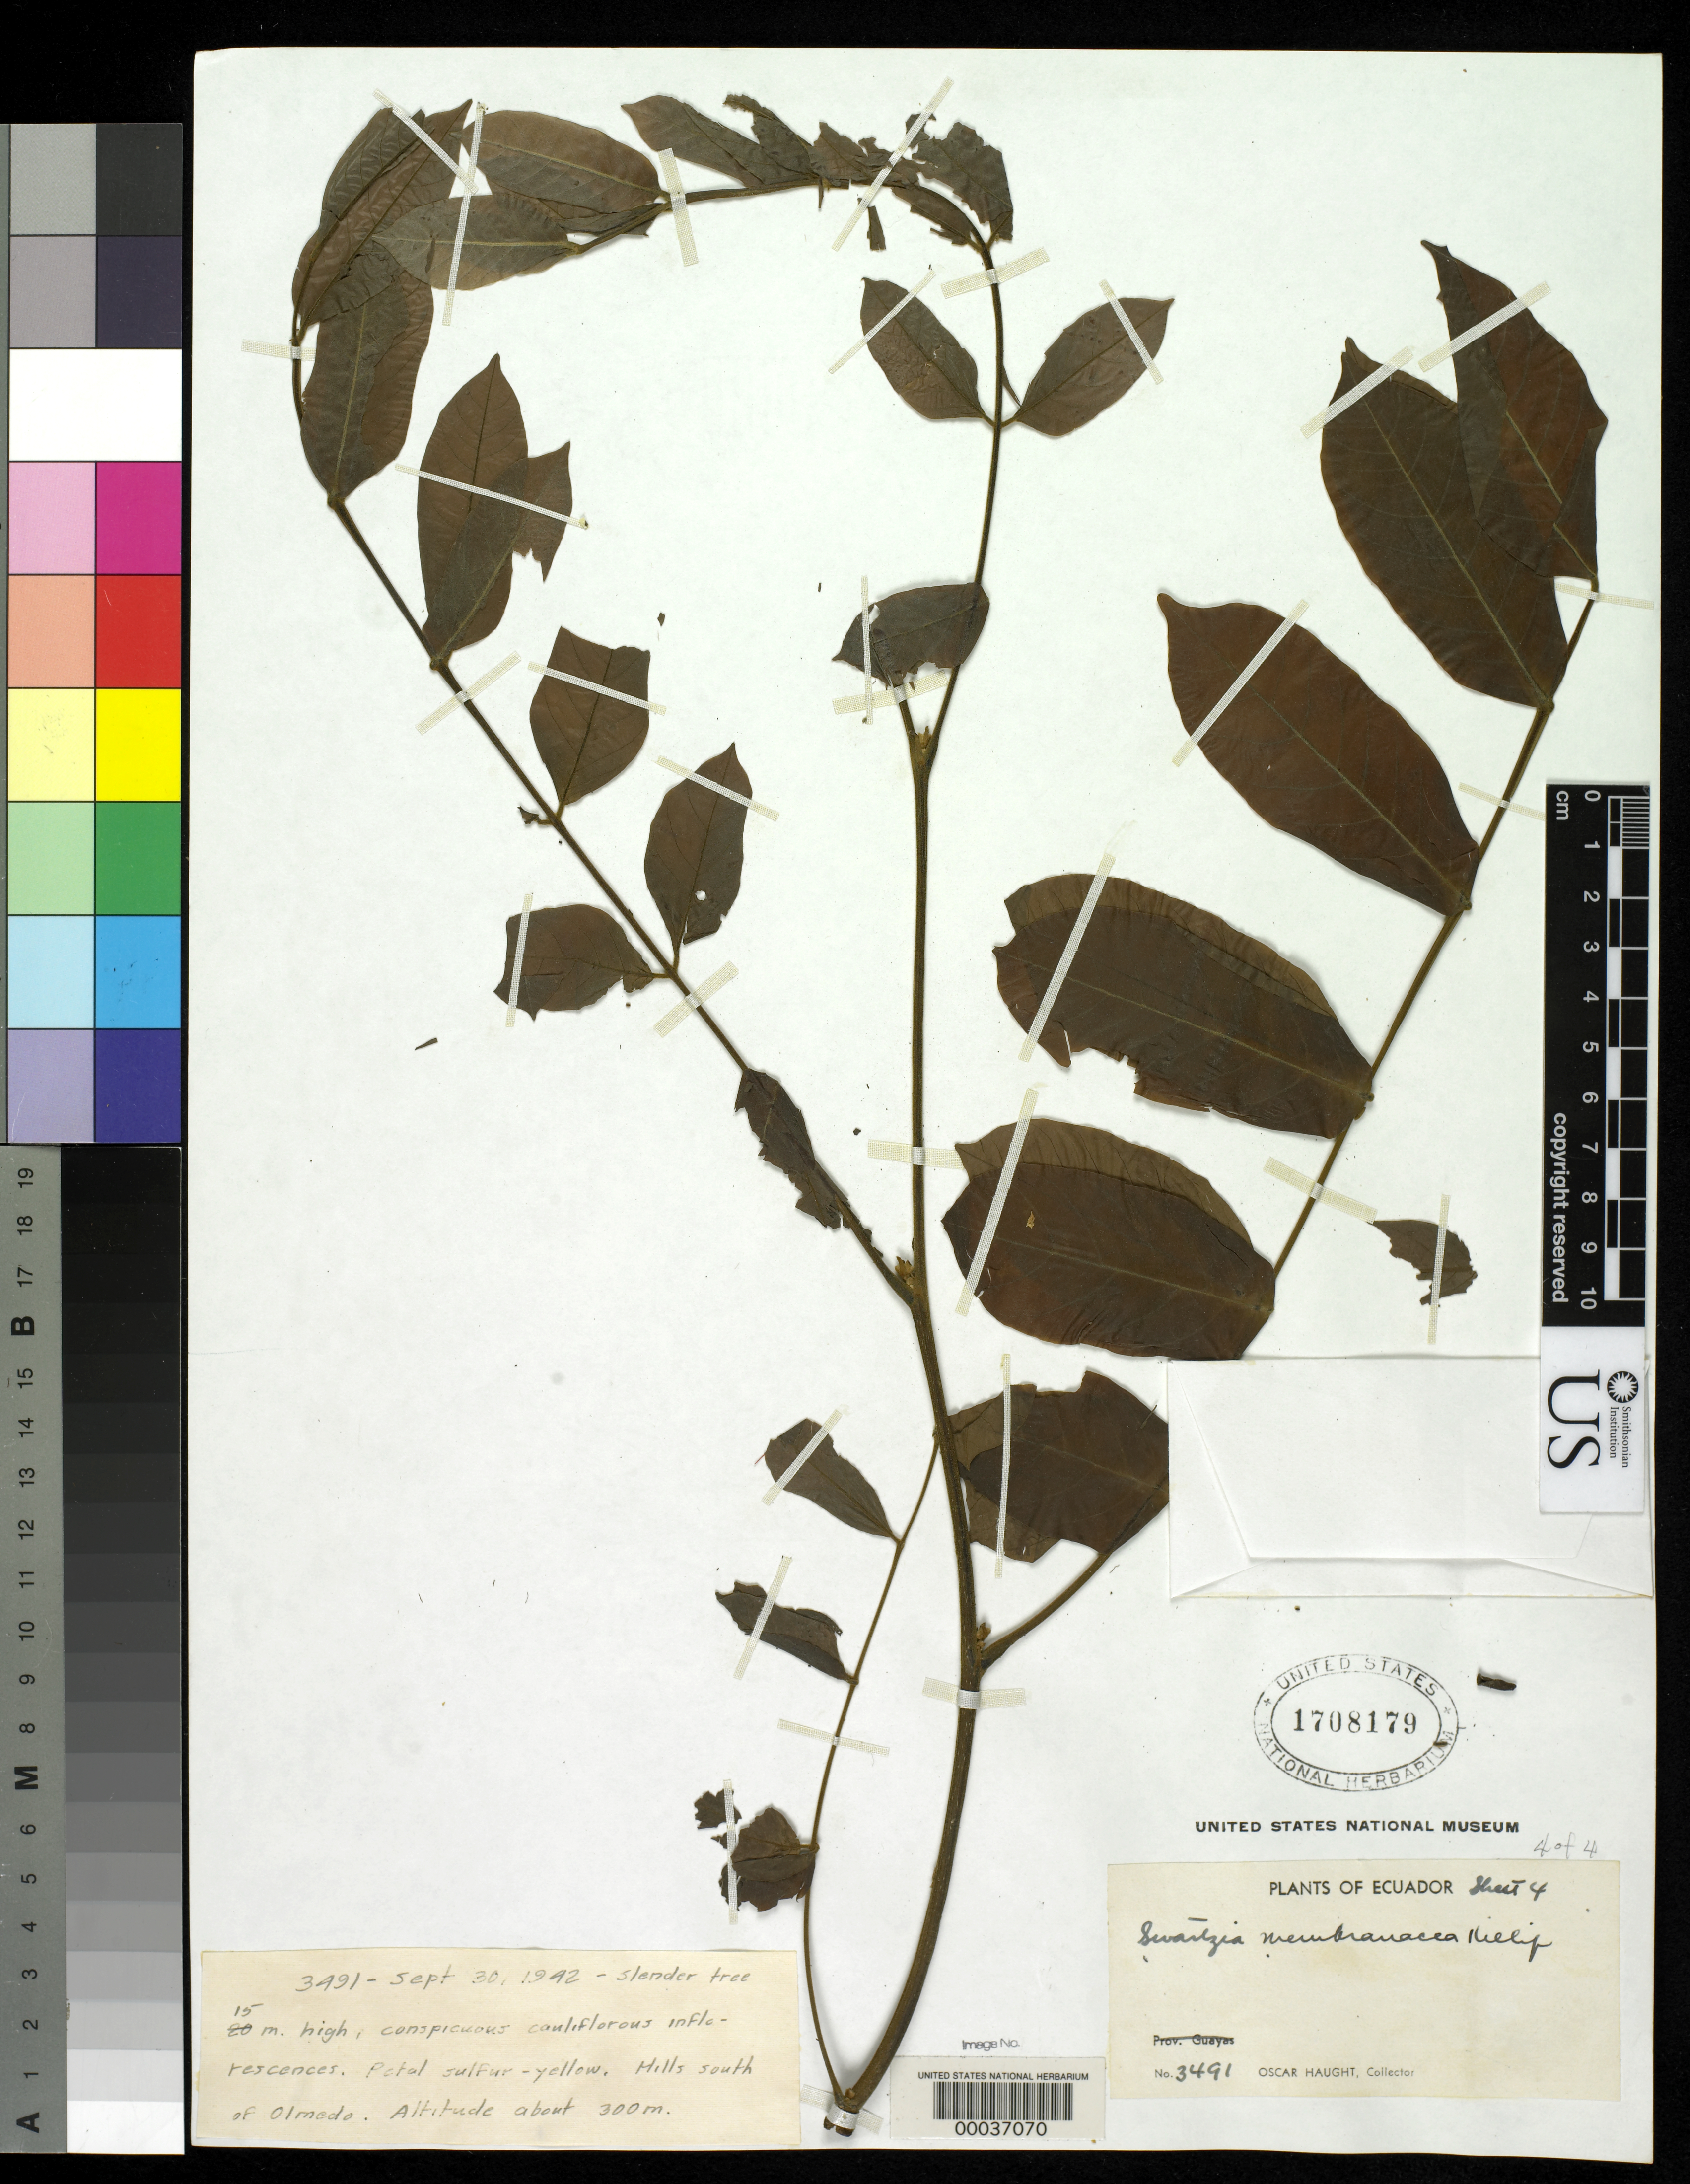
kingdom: Plantae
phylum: Tracheophyta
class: Magnoliopsida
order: Fabales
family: Fabaceae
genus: Swartzia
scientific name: Swartzia haughtii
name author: R.S. Cowan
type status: Holotype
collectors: O. L. Haught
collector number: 3491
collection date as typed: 30 Sep 1942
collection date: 1942-09-30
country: Ecuador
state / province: Manabí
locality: Hills S of Olmedo.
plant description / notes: Only US sheet 1708176 is annotated and cited as the holotype, but other sheets of this collection with consecutive sheet numbers are marked as sheets 2, 3 and 4.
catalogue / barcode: US 1708179